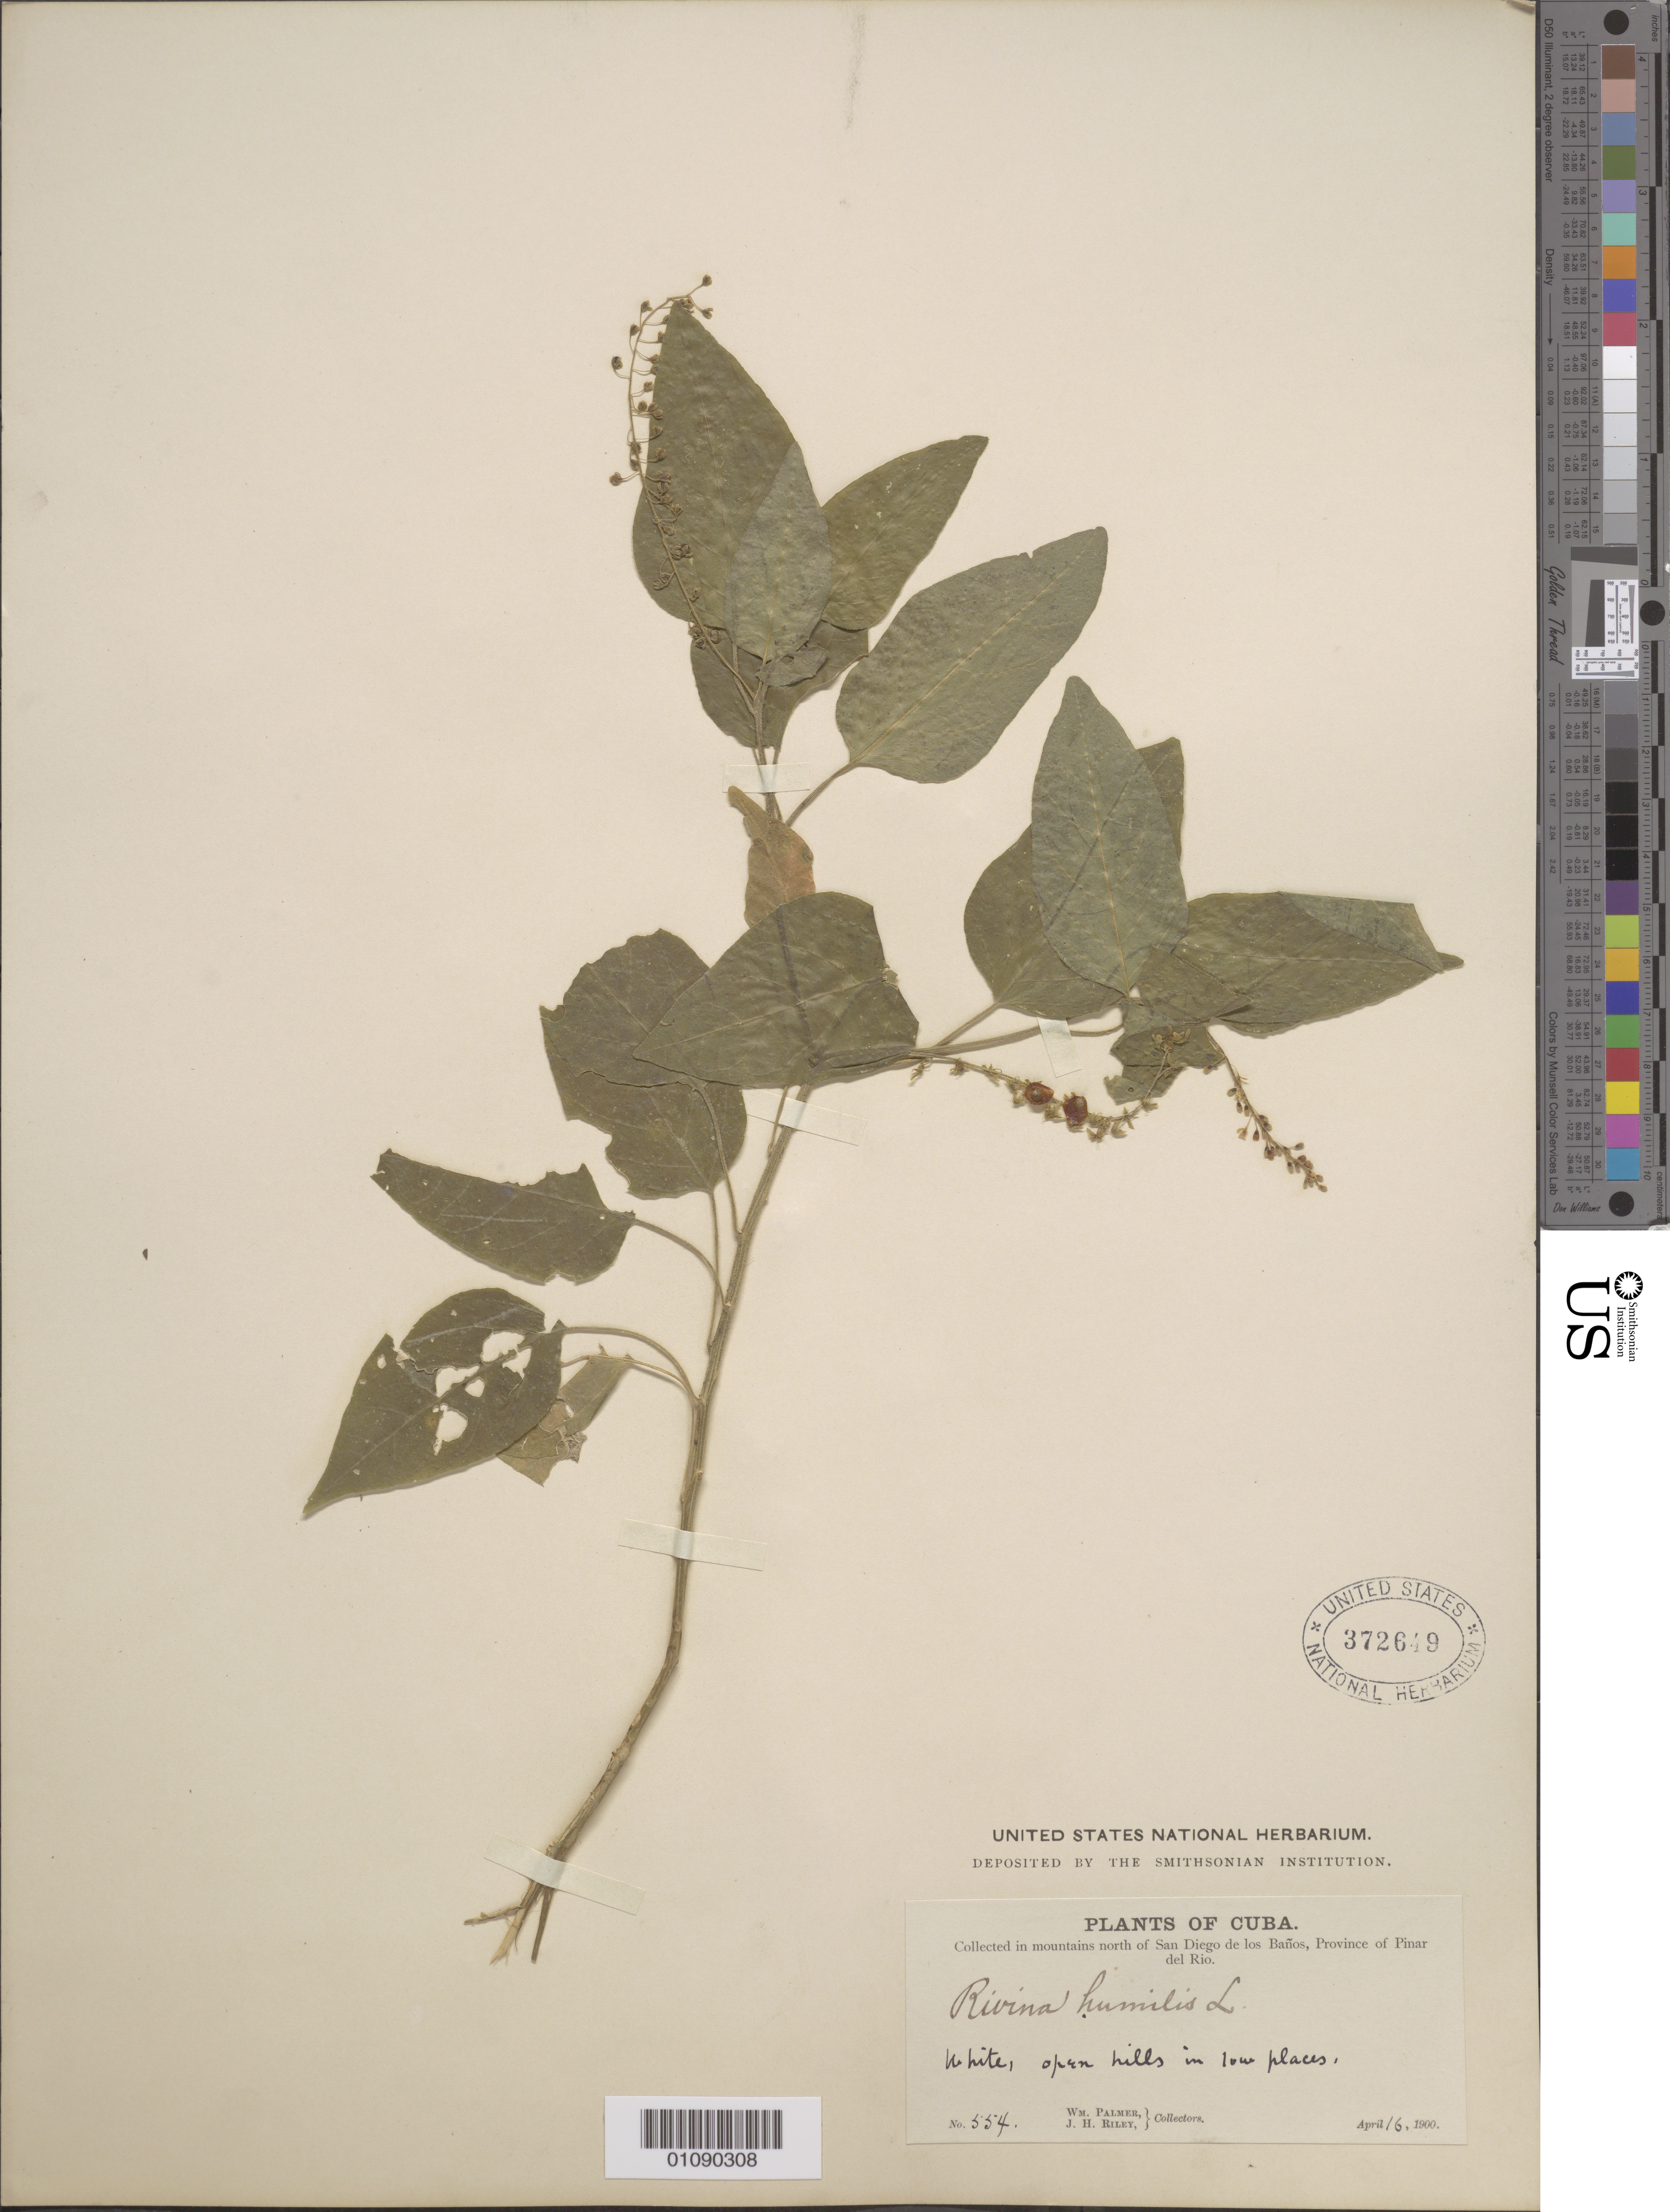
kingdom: Plantae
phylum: Tracheophyta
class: Magnoliopsida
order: Caryophyllales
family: Phytolaccaceae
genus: Rivina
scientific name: Rivina humilis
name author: L.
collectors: W. Palmer & J. H. Riley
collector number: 554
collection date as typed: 16 Apr 1900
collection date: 1900-04-16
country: Cuba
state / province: Pinar del Rio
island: Cuba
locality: Mountains N of San Diego de los Banos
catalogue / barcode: US 372649